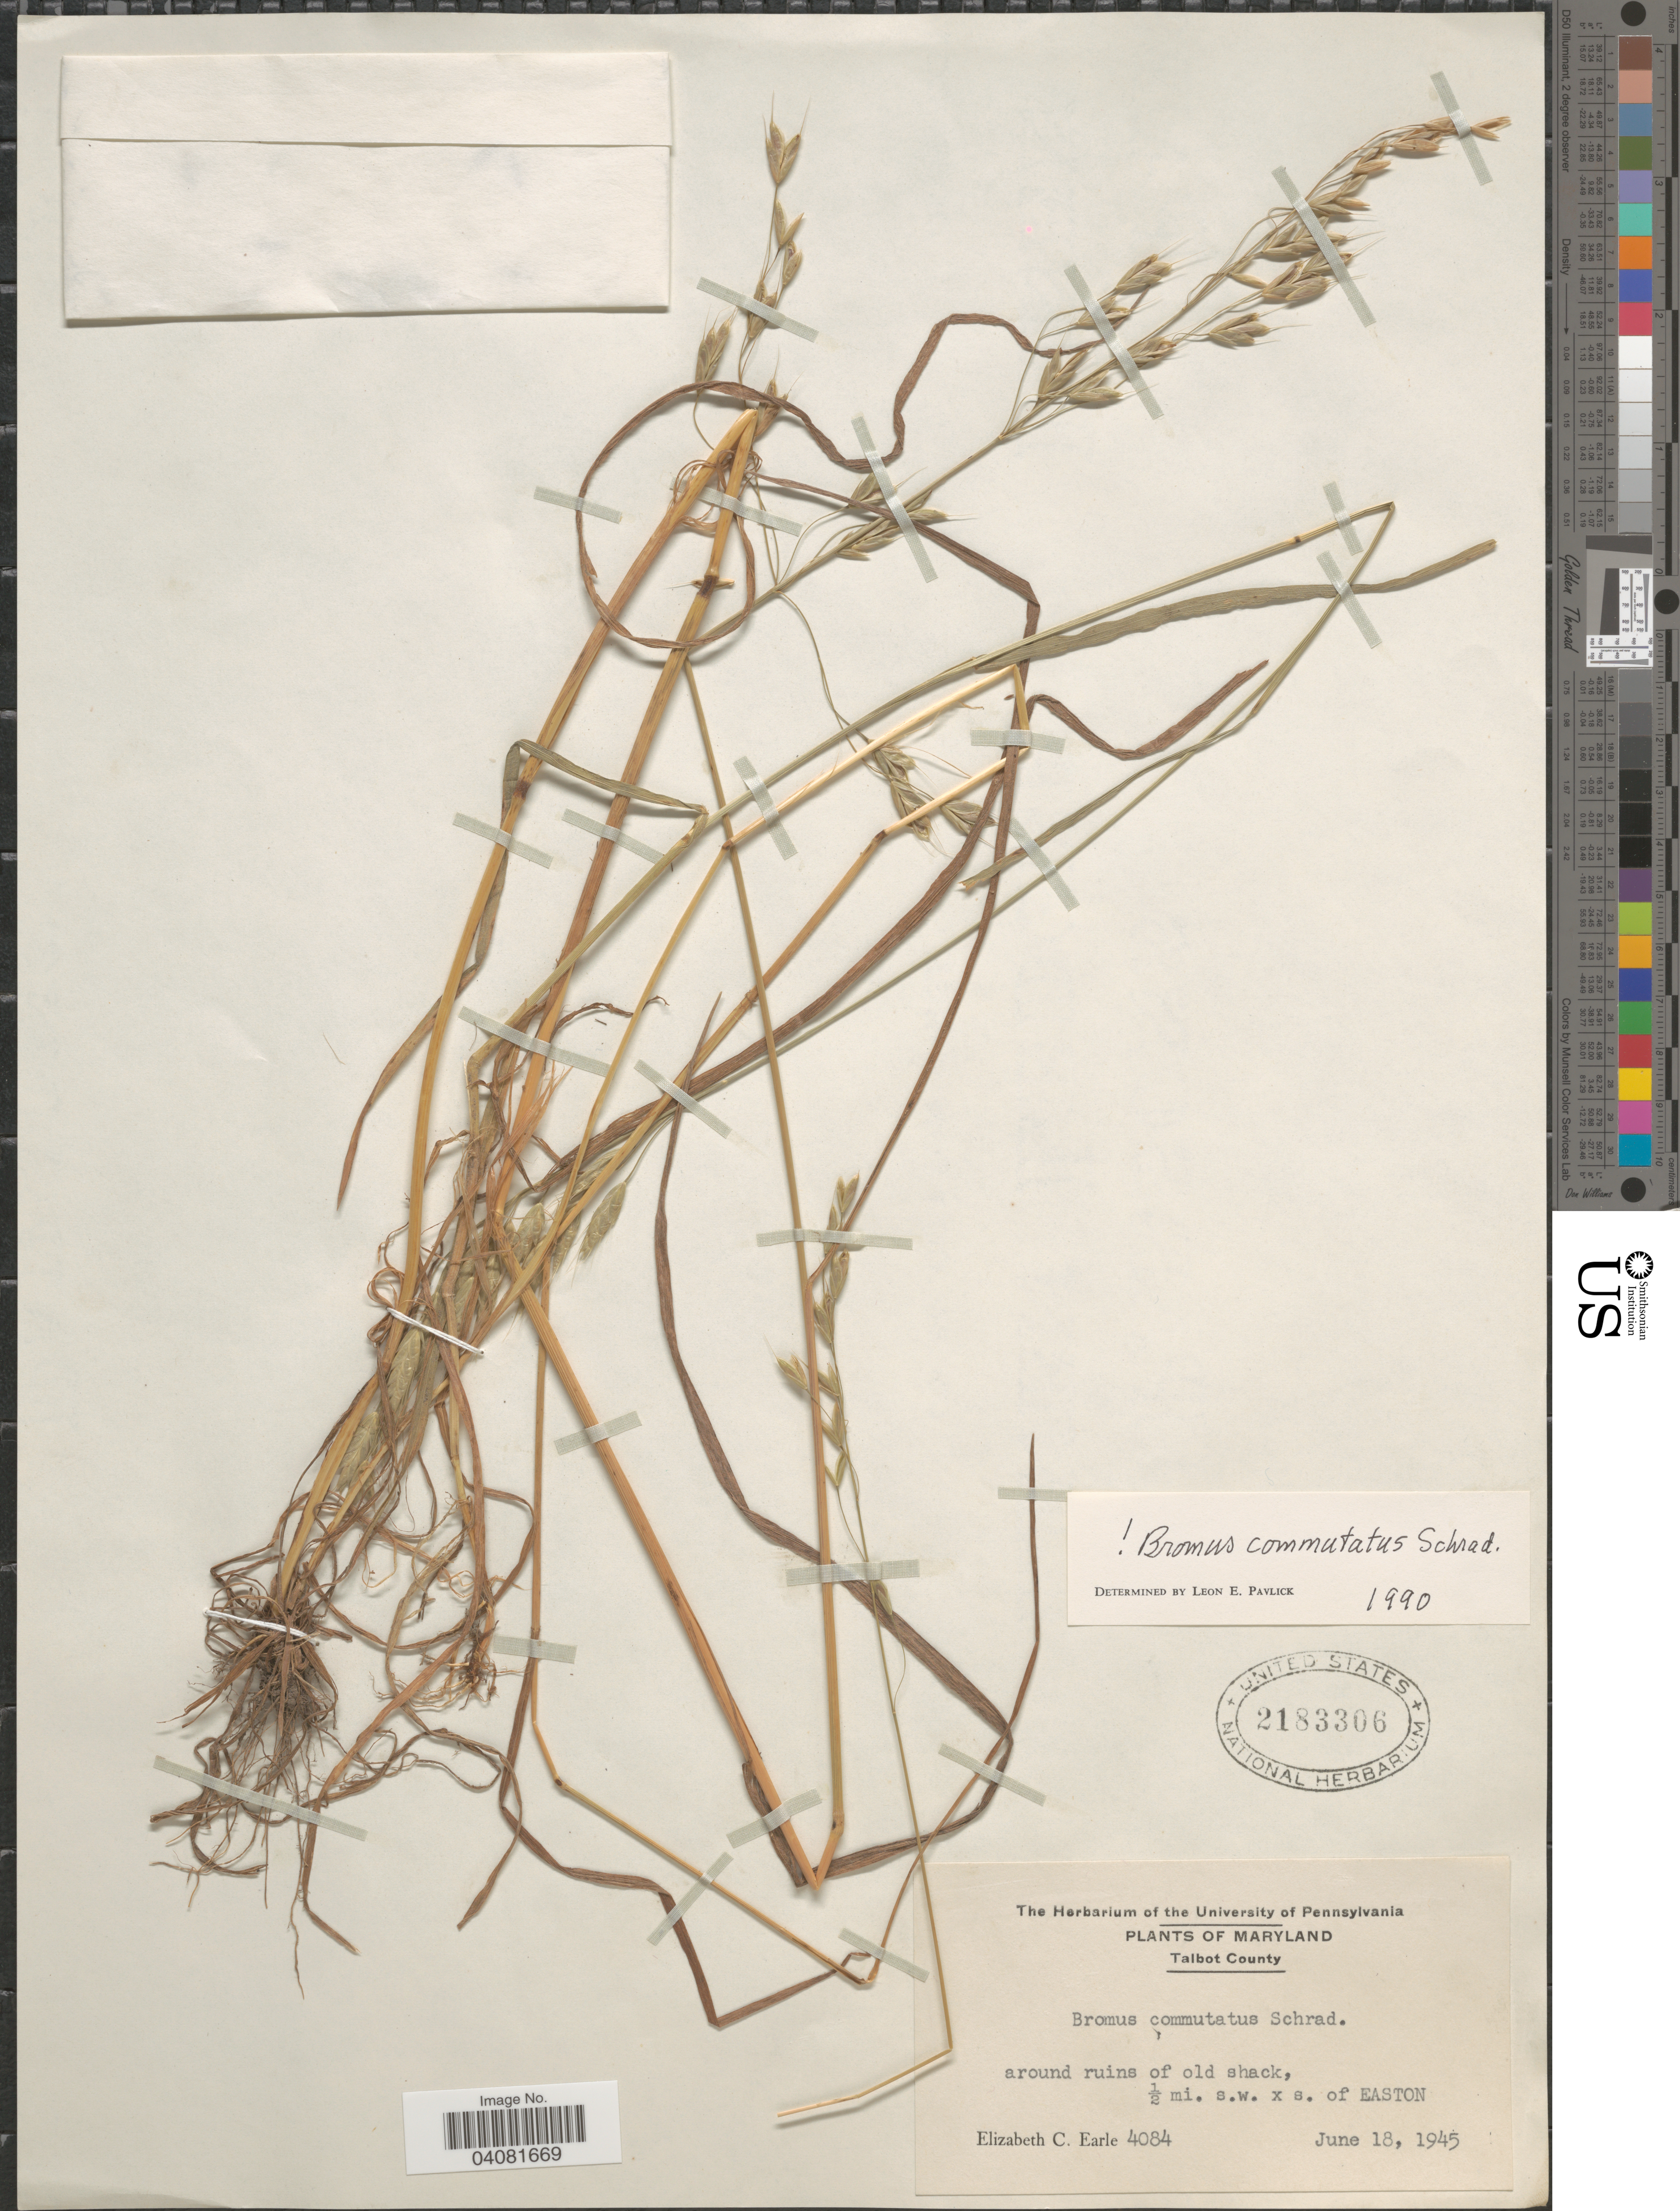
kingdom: Plantae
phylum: Tracheophyta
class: Liliopsida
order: Poales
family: Poaceae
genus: Bromus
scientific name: Bromus commutatus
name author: Schrad.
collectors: E. C. Earle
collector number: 4084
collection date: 1945-06-18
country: United States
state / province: Maryland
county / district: Talbot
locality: Talbot County. ½ mi. s.w. [Foreign script] s. of Easton.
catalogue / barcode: US 2183306